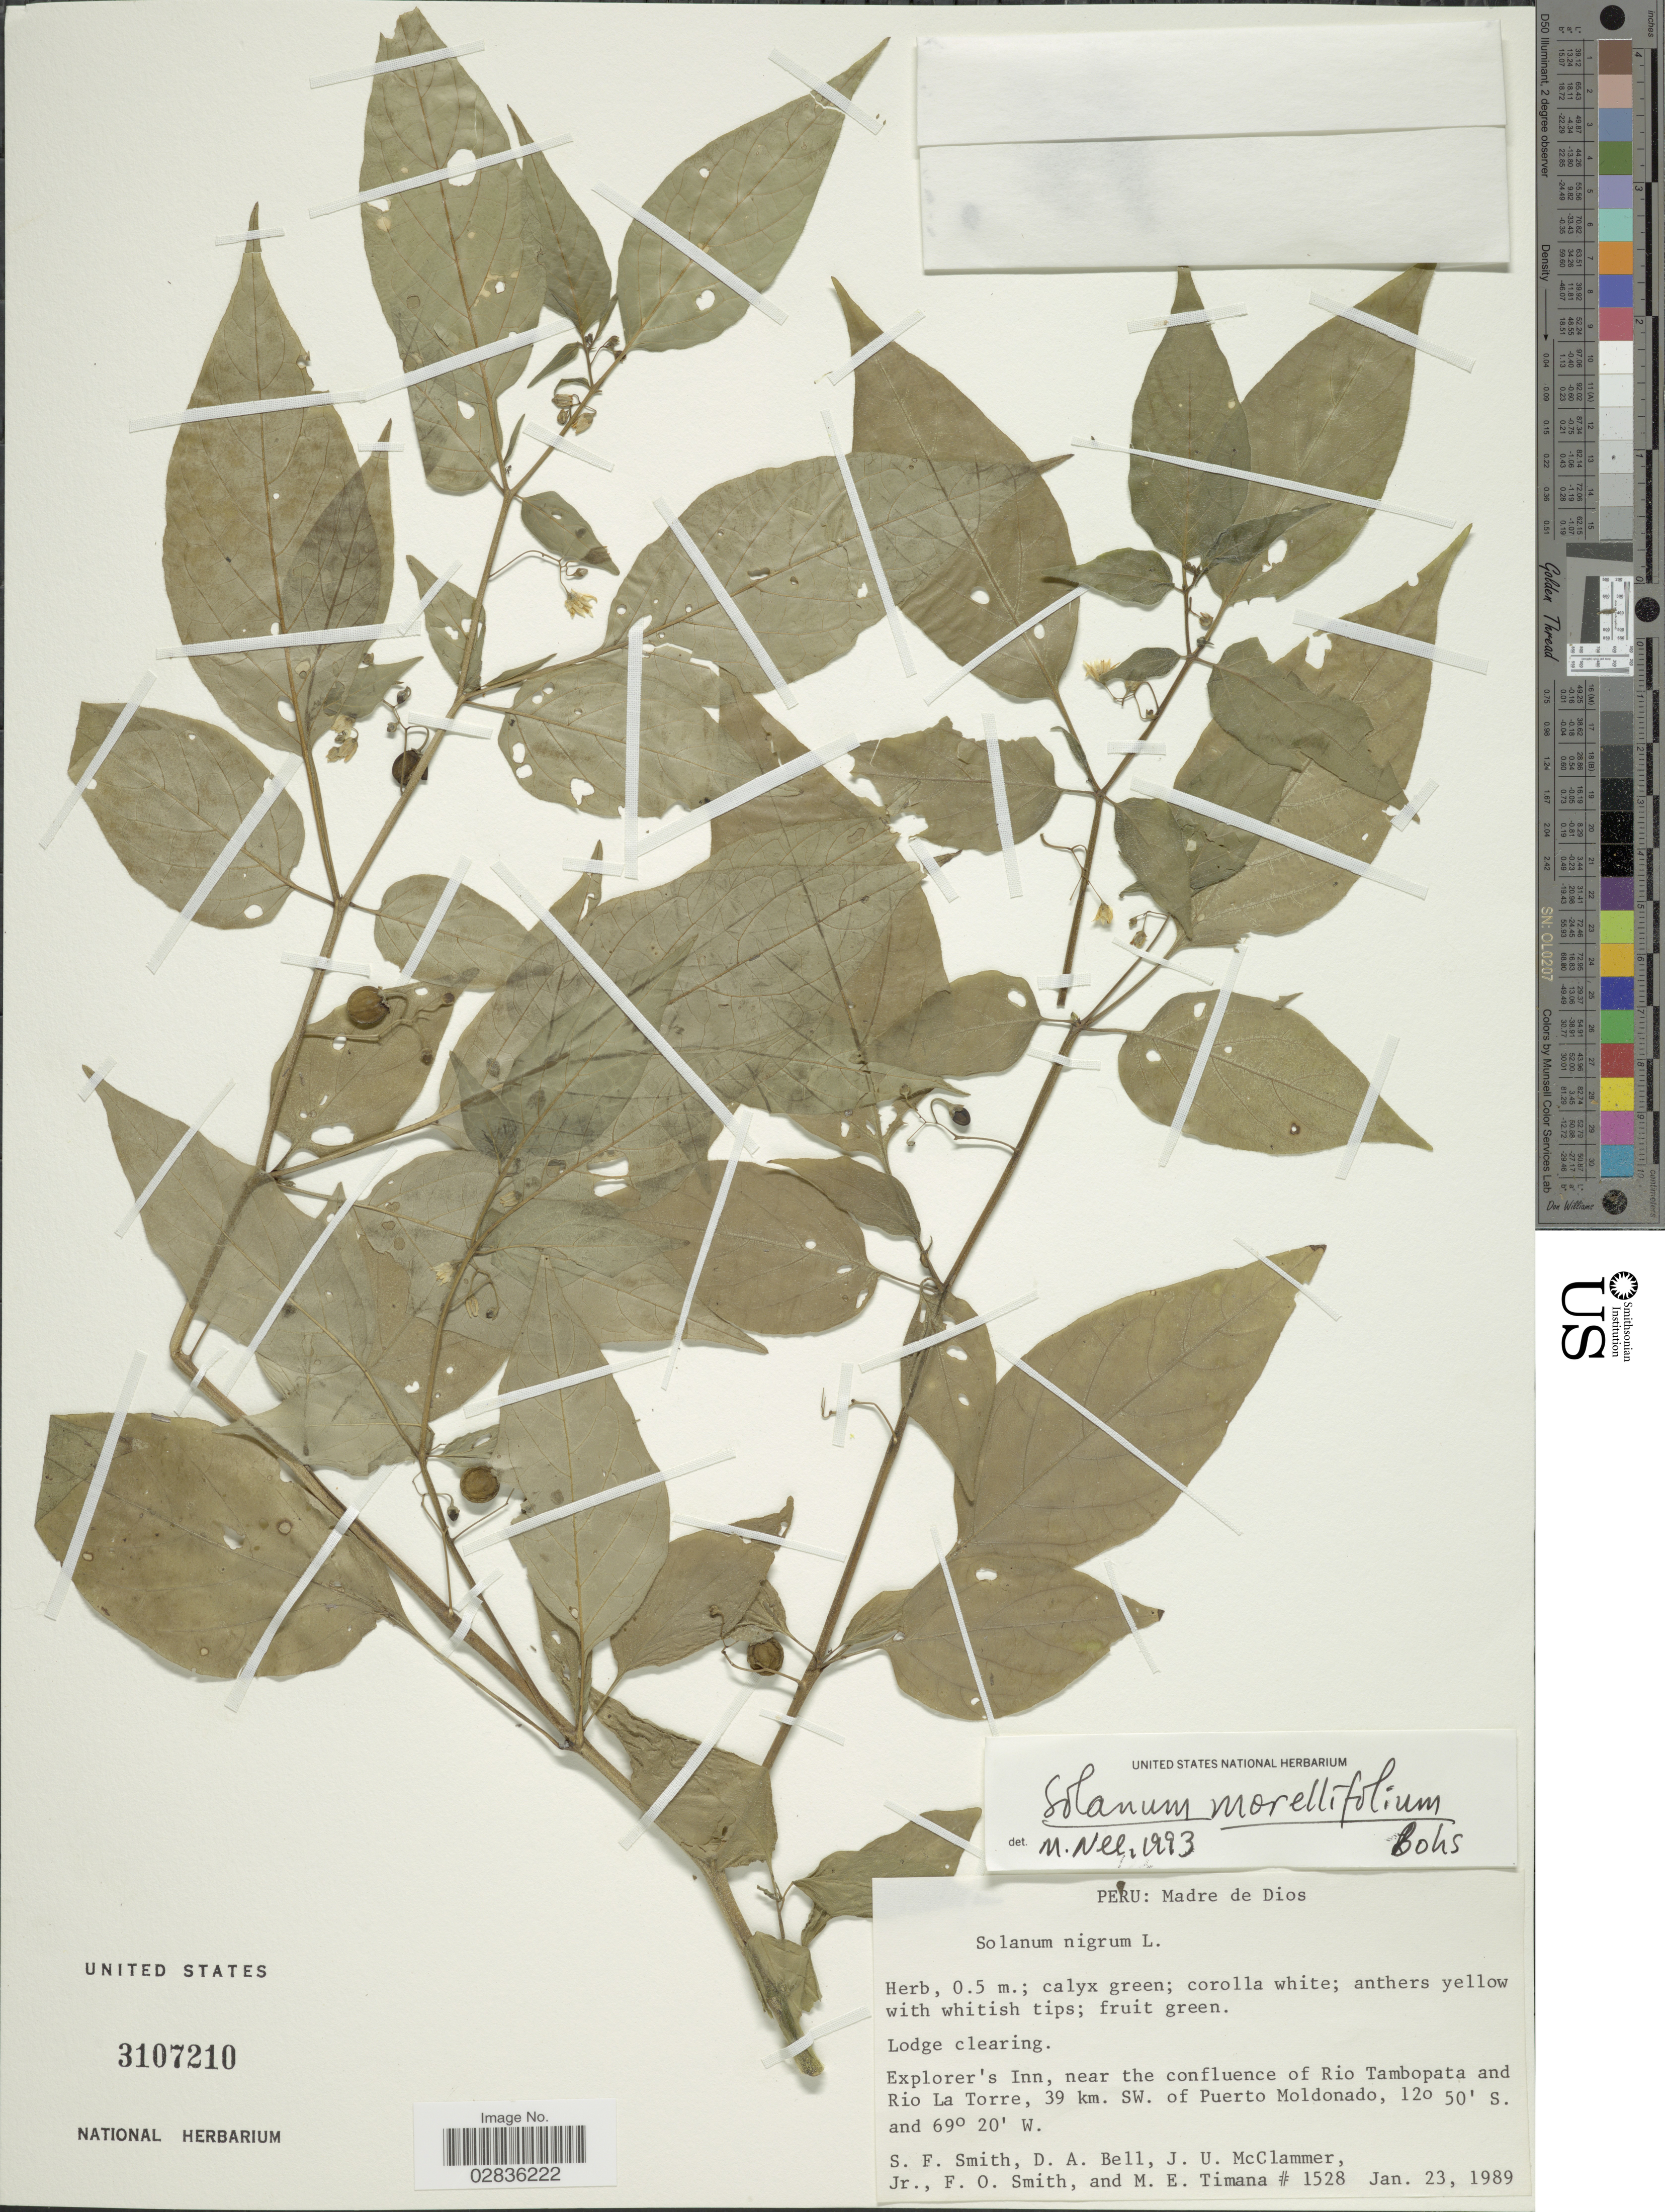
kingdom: Plantae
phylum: Tracheophyta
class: Magnoliopsida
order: Solanales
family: Solanaceae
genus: Solanum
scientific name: Solanum morellifolium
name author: Bohs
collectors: S.F. Smith, D. A. Bell, J. McClammer Jr. & F. Smith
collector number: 1528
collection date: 1989-01-23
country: Peru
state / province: Madre de Dios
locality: Explorer's Inn, near the confluence of Rio Tambopata and Rio La Torre, 39 km. SW. of Puerto Moldonado.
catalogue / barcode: US 3107210